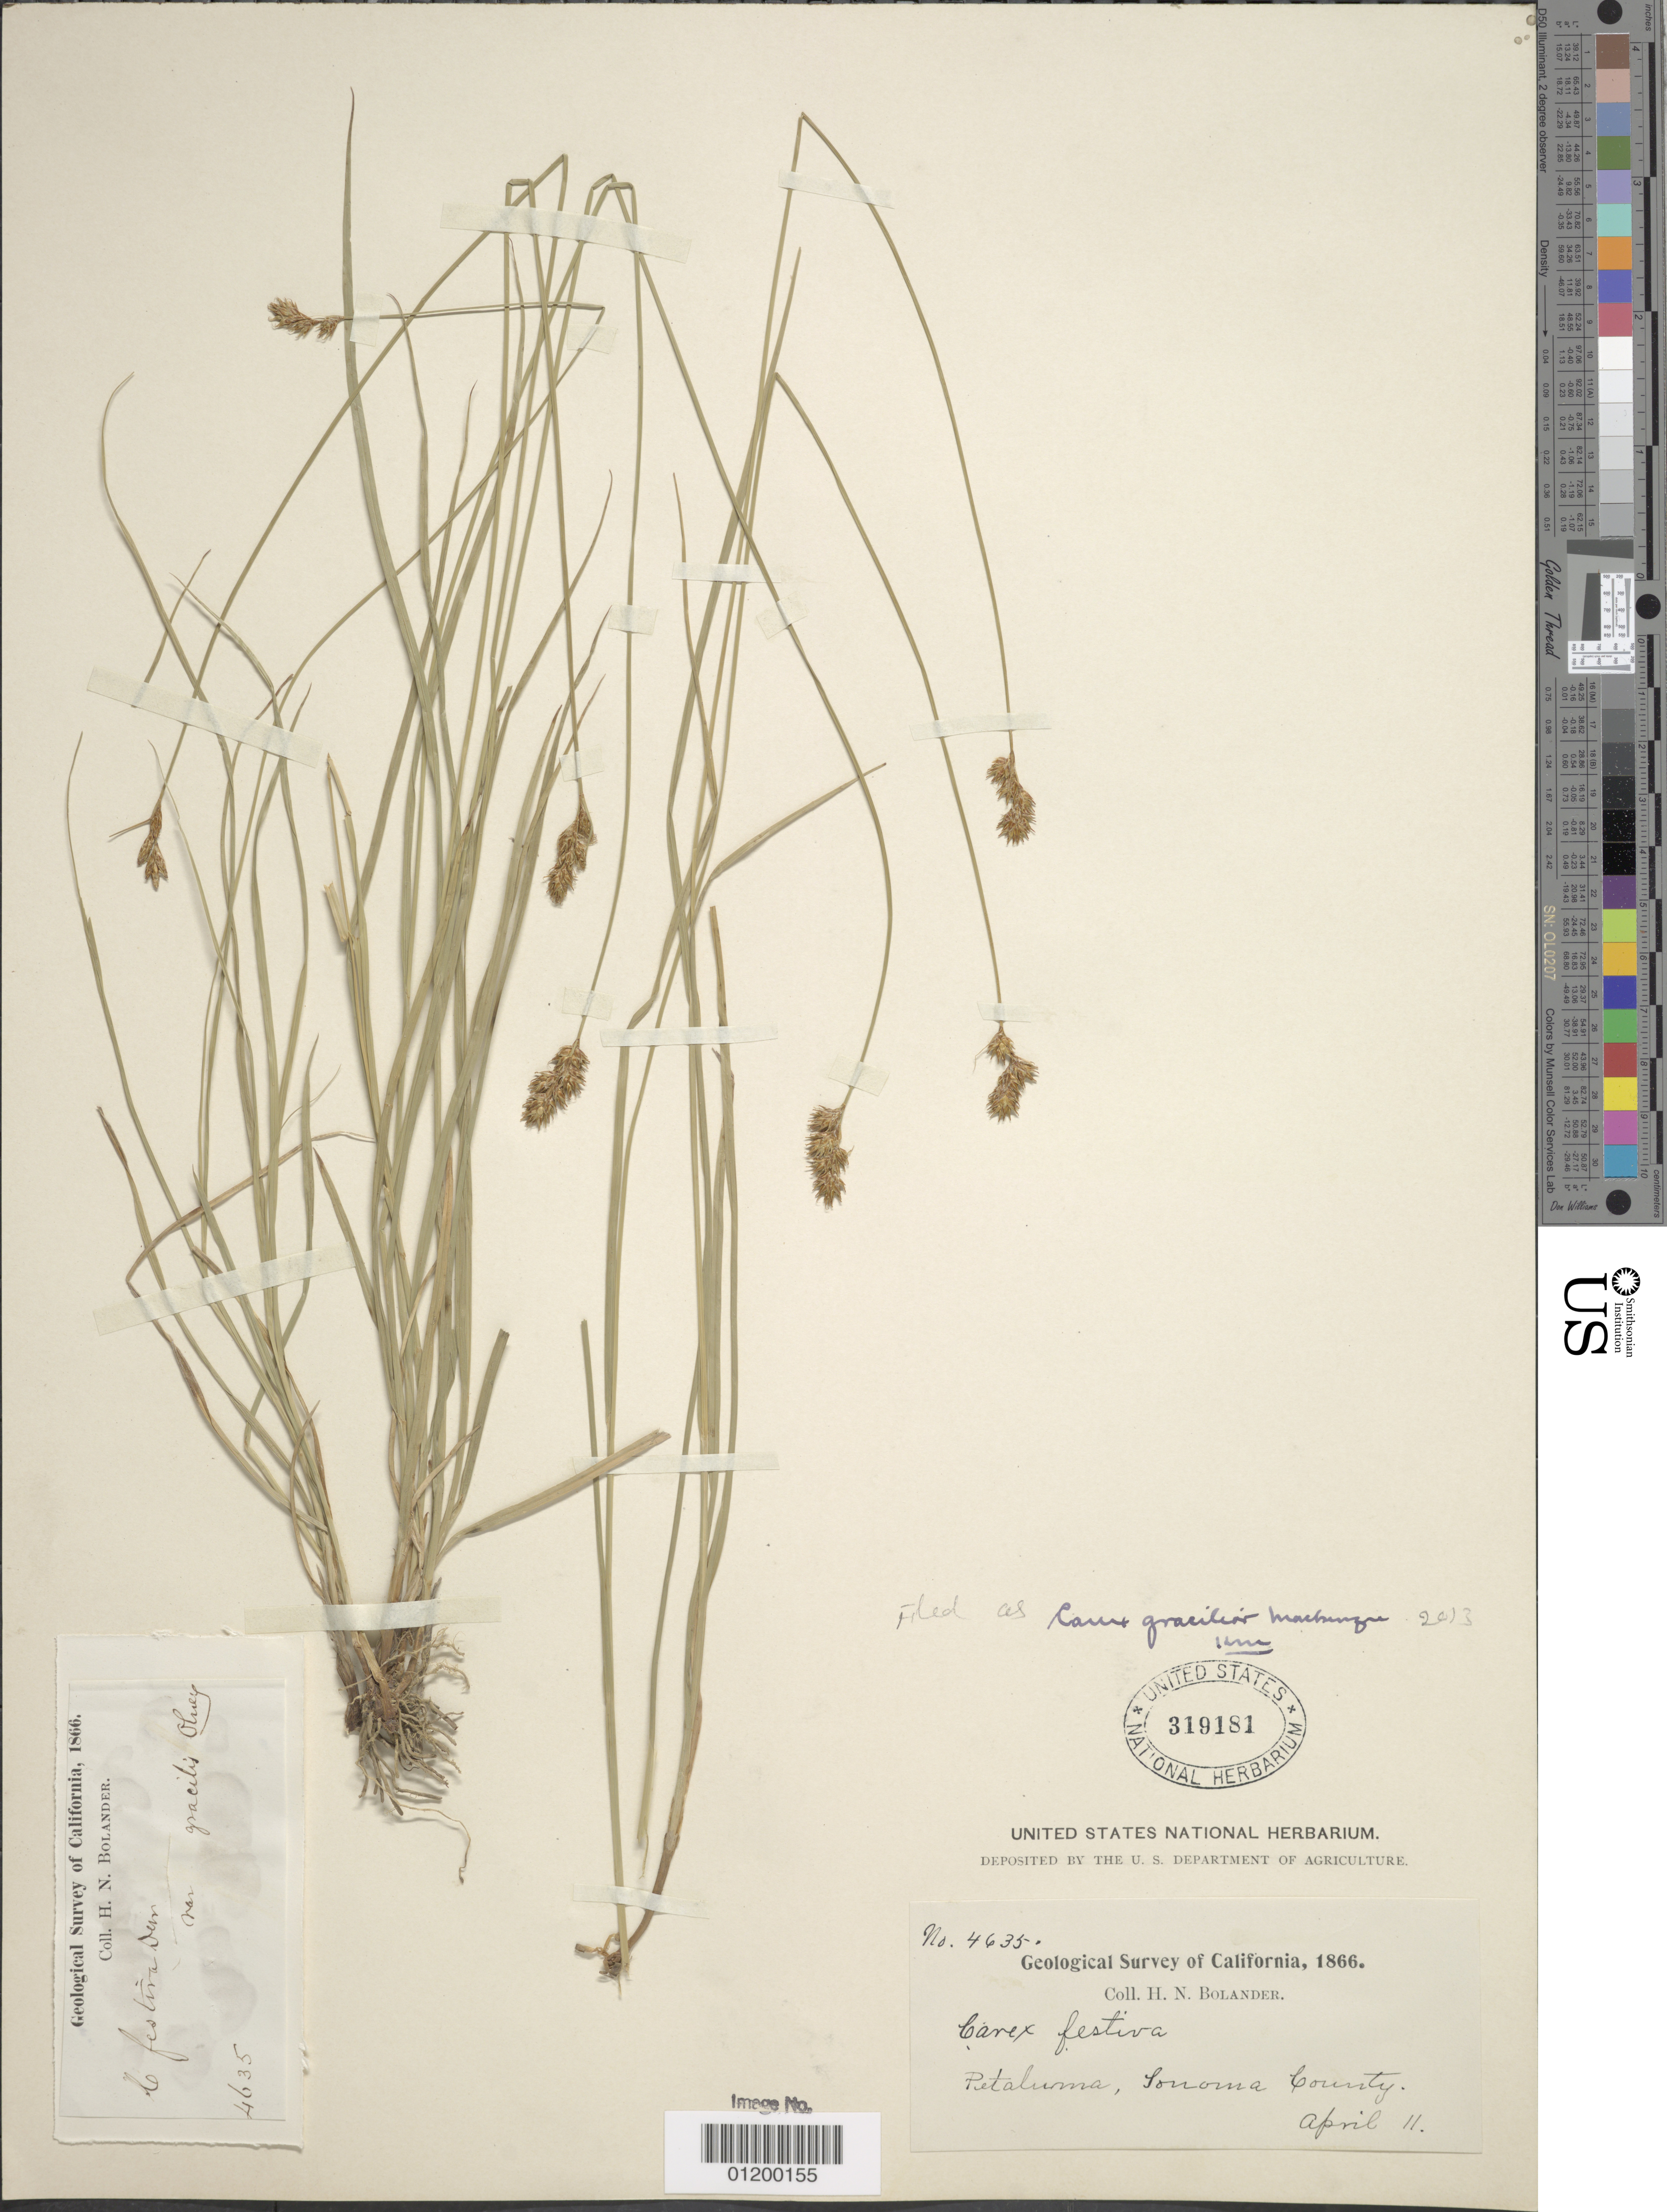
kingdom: Plantae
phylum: Tracheophyta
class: Liliopsida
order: Poales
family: Cyperaceae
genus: Carex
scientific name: Carex gracilior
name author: Mack.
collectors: H. Bolander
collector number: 4635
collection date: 1866-04-11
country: United States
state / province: California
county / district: Sonoma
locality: Petaluma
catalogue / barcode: US 319181